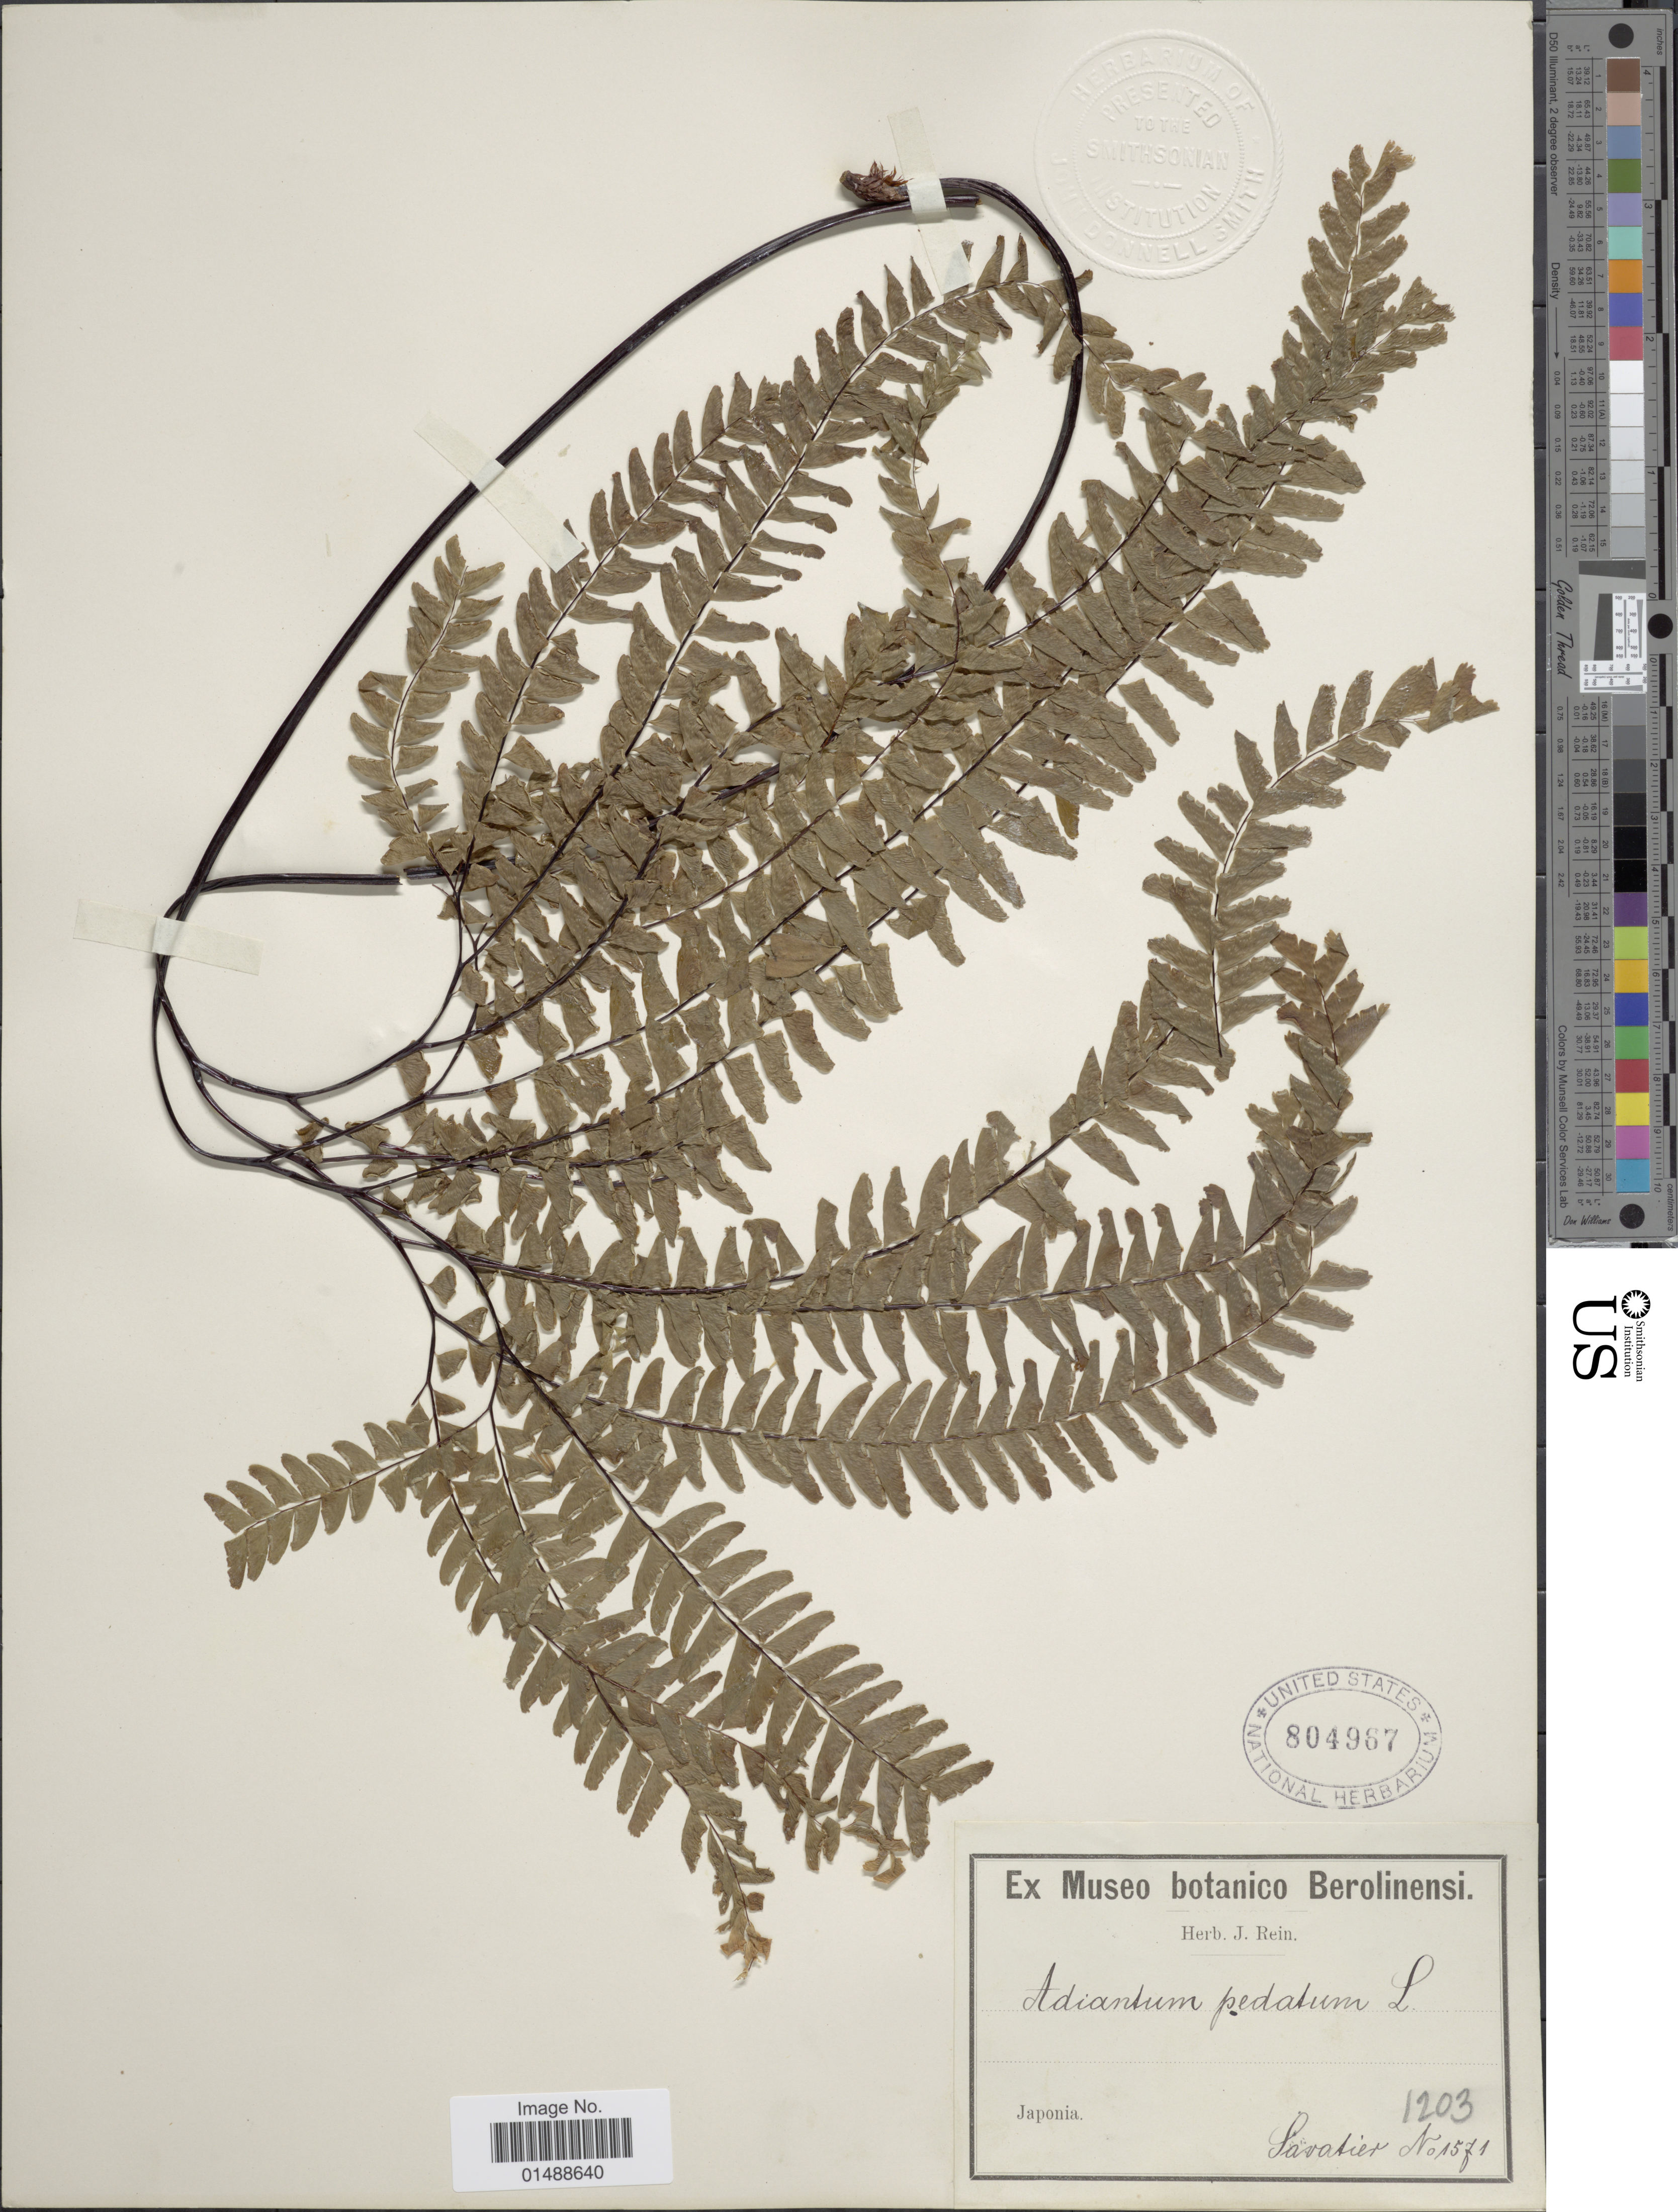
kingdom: Plantae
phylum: Tracheophyta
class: Polypodiopsida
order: Polypodiales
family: Pteridaceae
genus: Adiantum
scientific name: Adiantum pedatum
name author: L.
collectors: Savatier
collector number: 1571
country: Japan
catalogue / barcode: US 804967